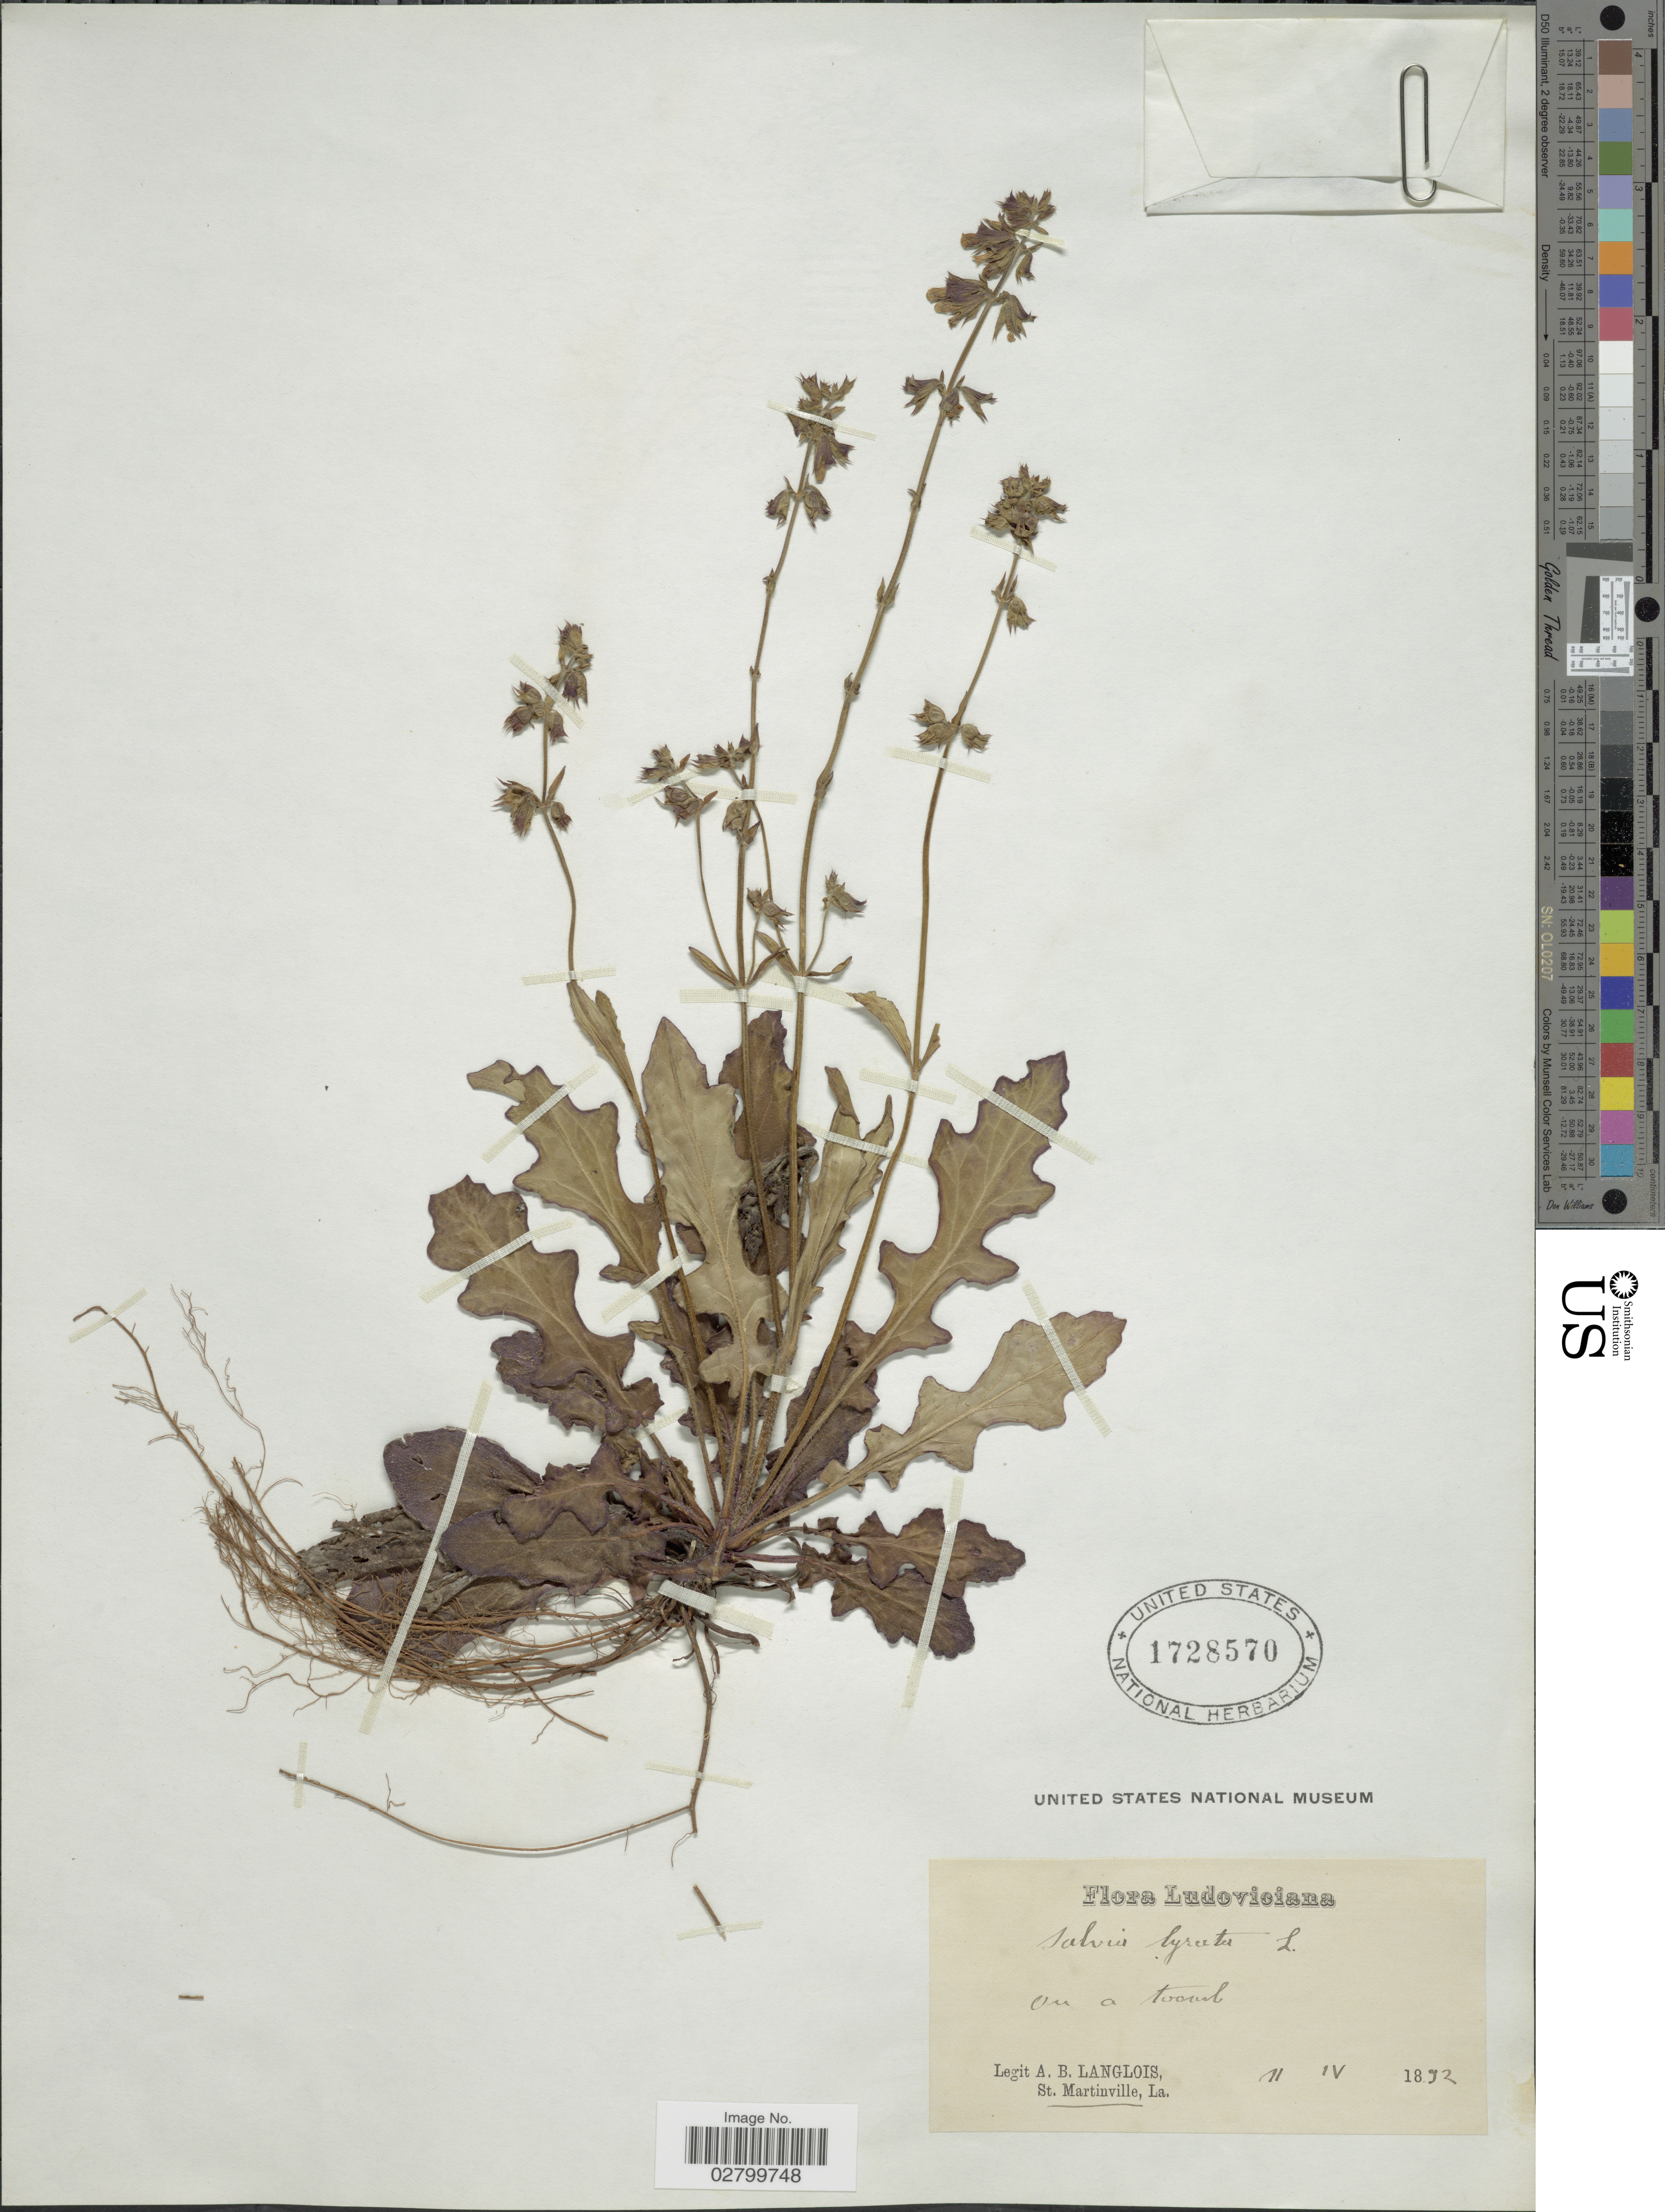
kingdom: Plantae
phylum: Tracheophyta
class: Magnoliopsida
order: Lamiales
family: Lamiaceae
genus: Salvia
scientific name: Salvia lyrata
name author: L.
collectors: A. Langlois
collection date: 1892-04-11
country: United States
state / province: Louisiana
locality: St Martinville, La.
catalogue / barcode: US 1728570